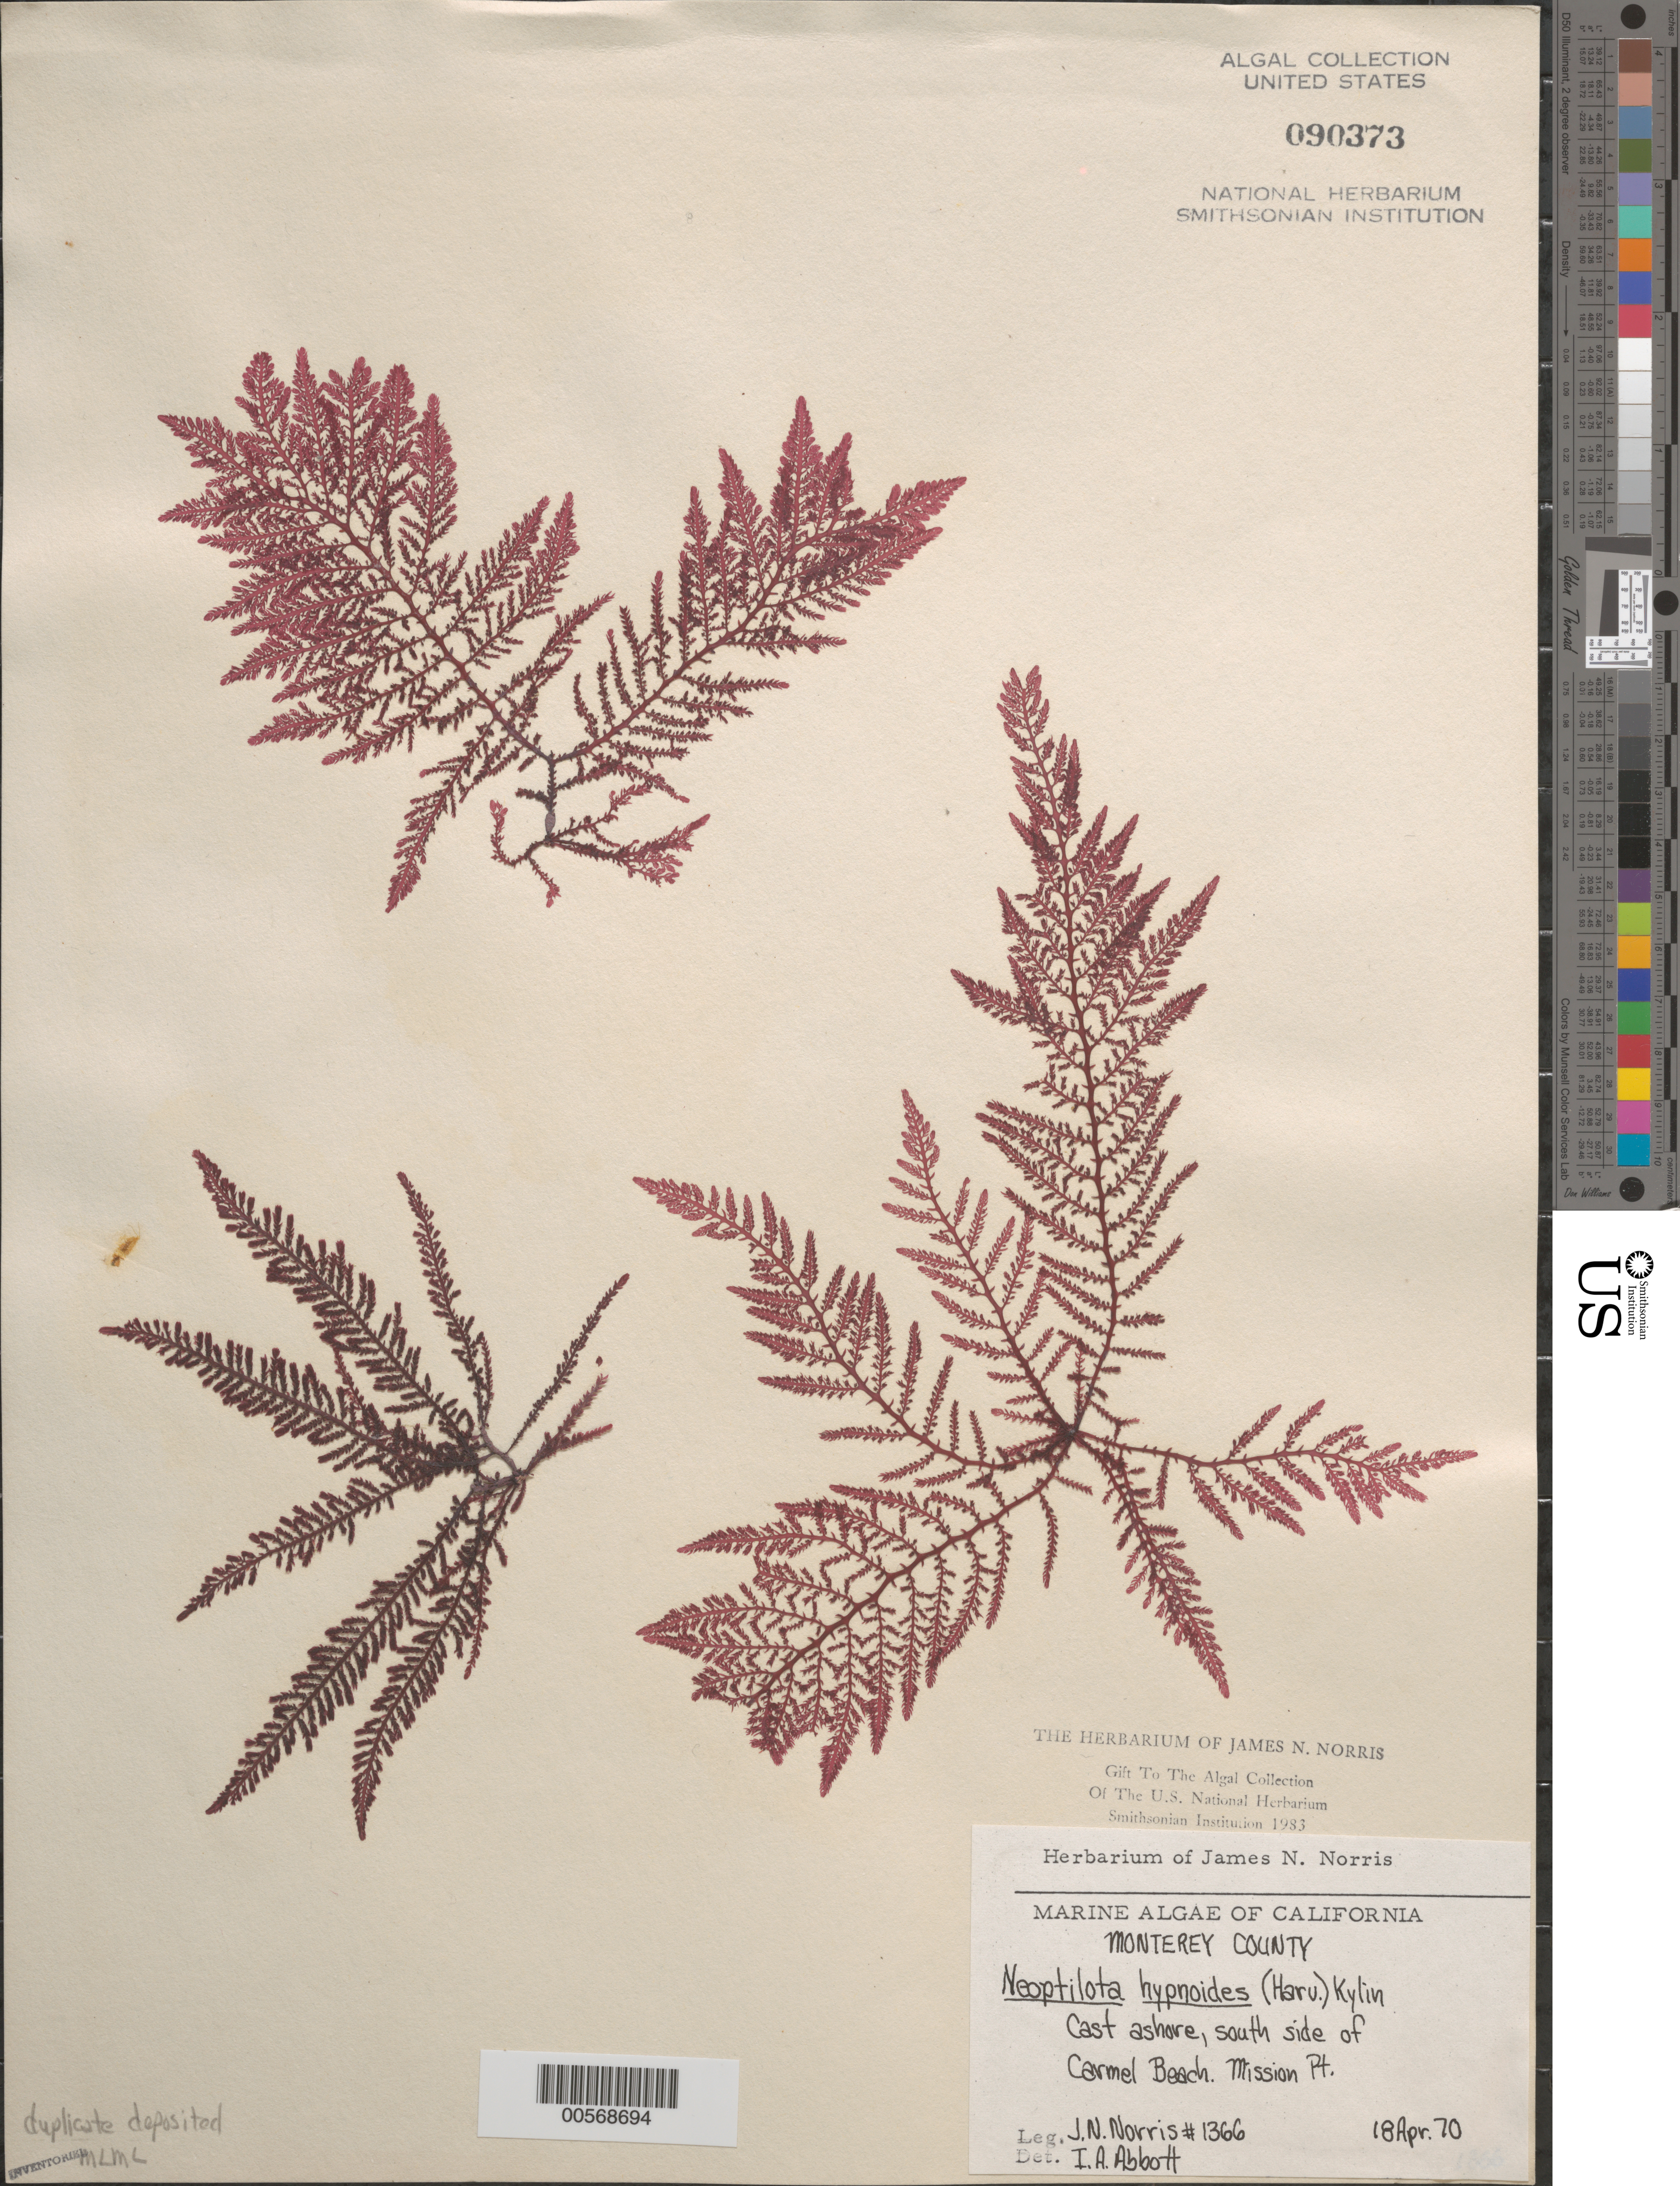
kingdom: Plantae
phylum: Rhodophyta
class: Florideophyceae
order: Ceramiales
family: Wrangeliaceae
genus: Ptilota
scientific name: Ptilota hypnoides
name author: Harv. in Hook. & Arn.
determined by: Algae name updating Project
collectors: J. N. Norris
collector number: JN-1366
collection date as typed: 18 Apr 1970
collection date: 1970-04-18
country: United States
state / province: California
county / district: Monterey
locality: Carmel Beach, Mission Point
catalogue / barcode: US 90373